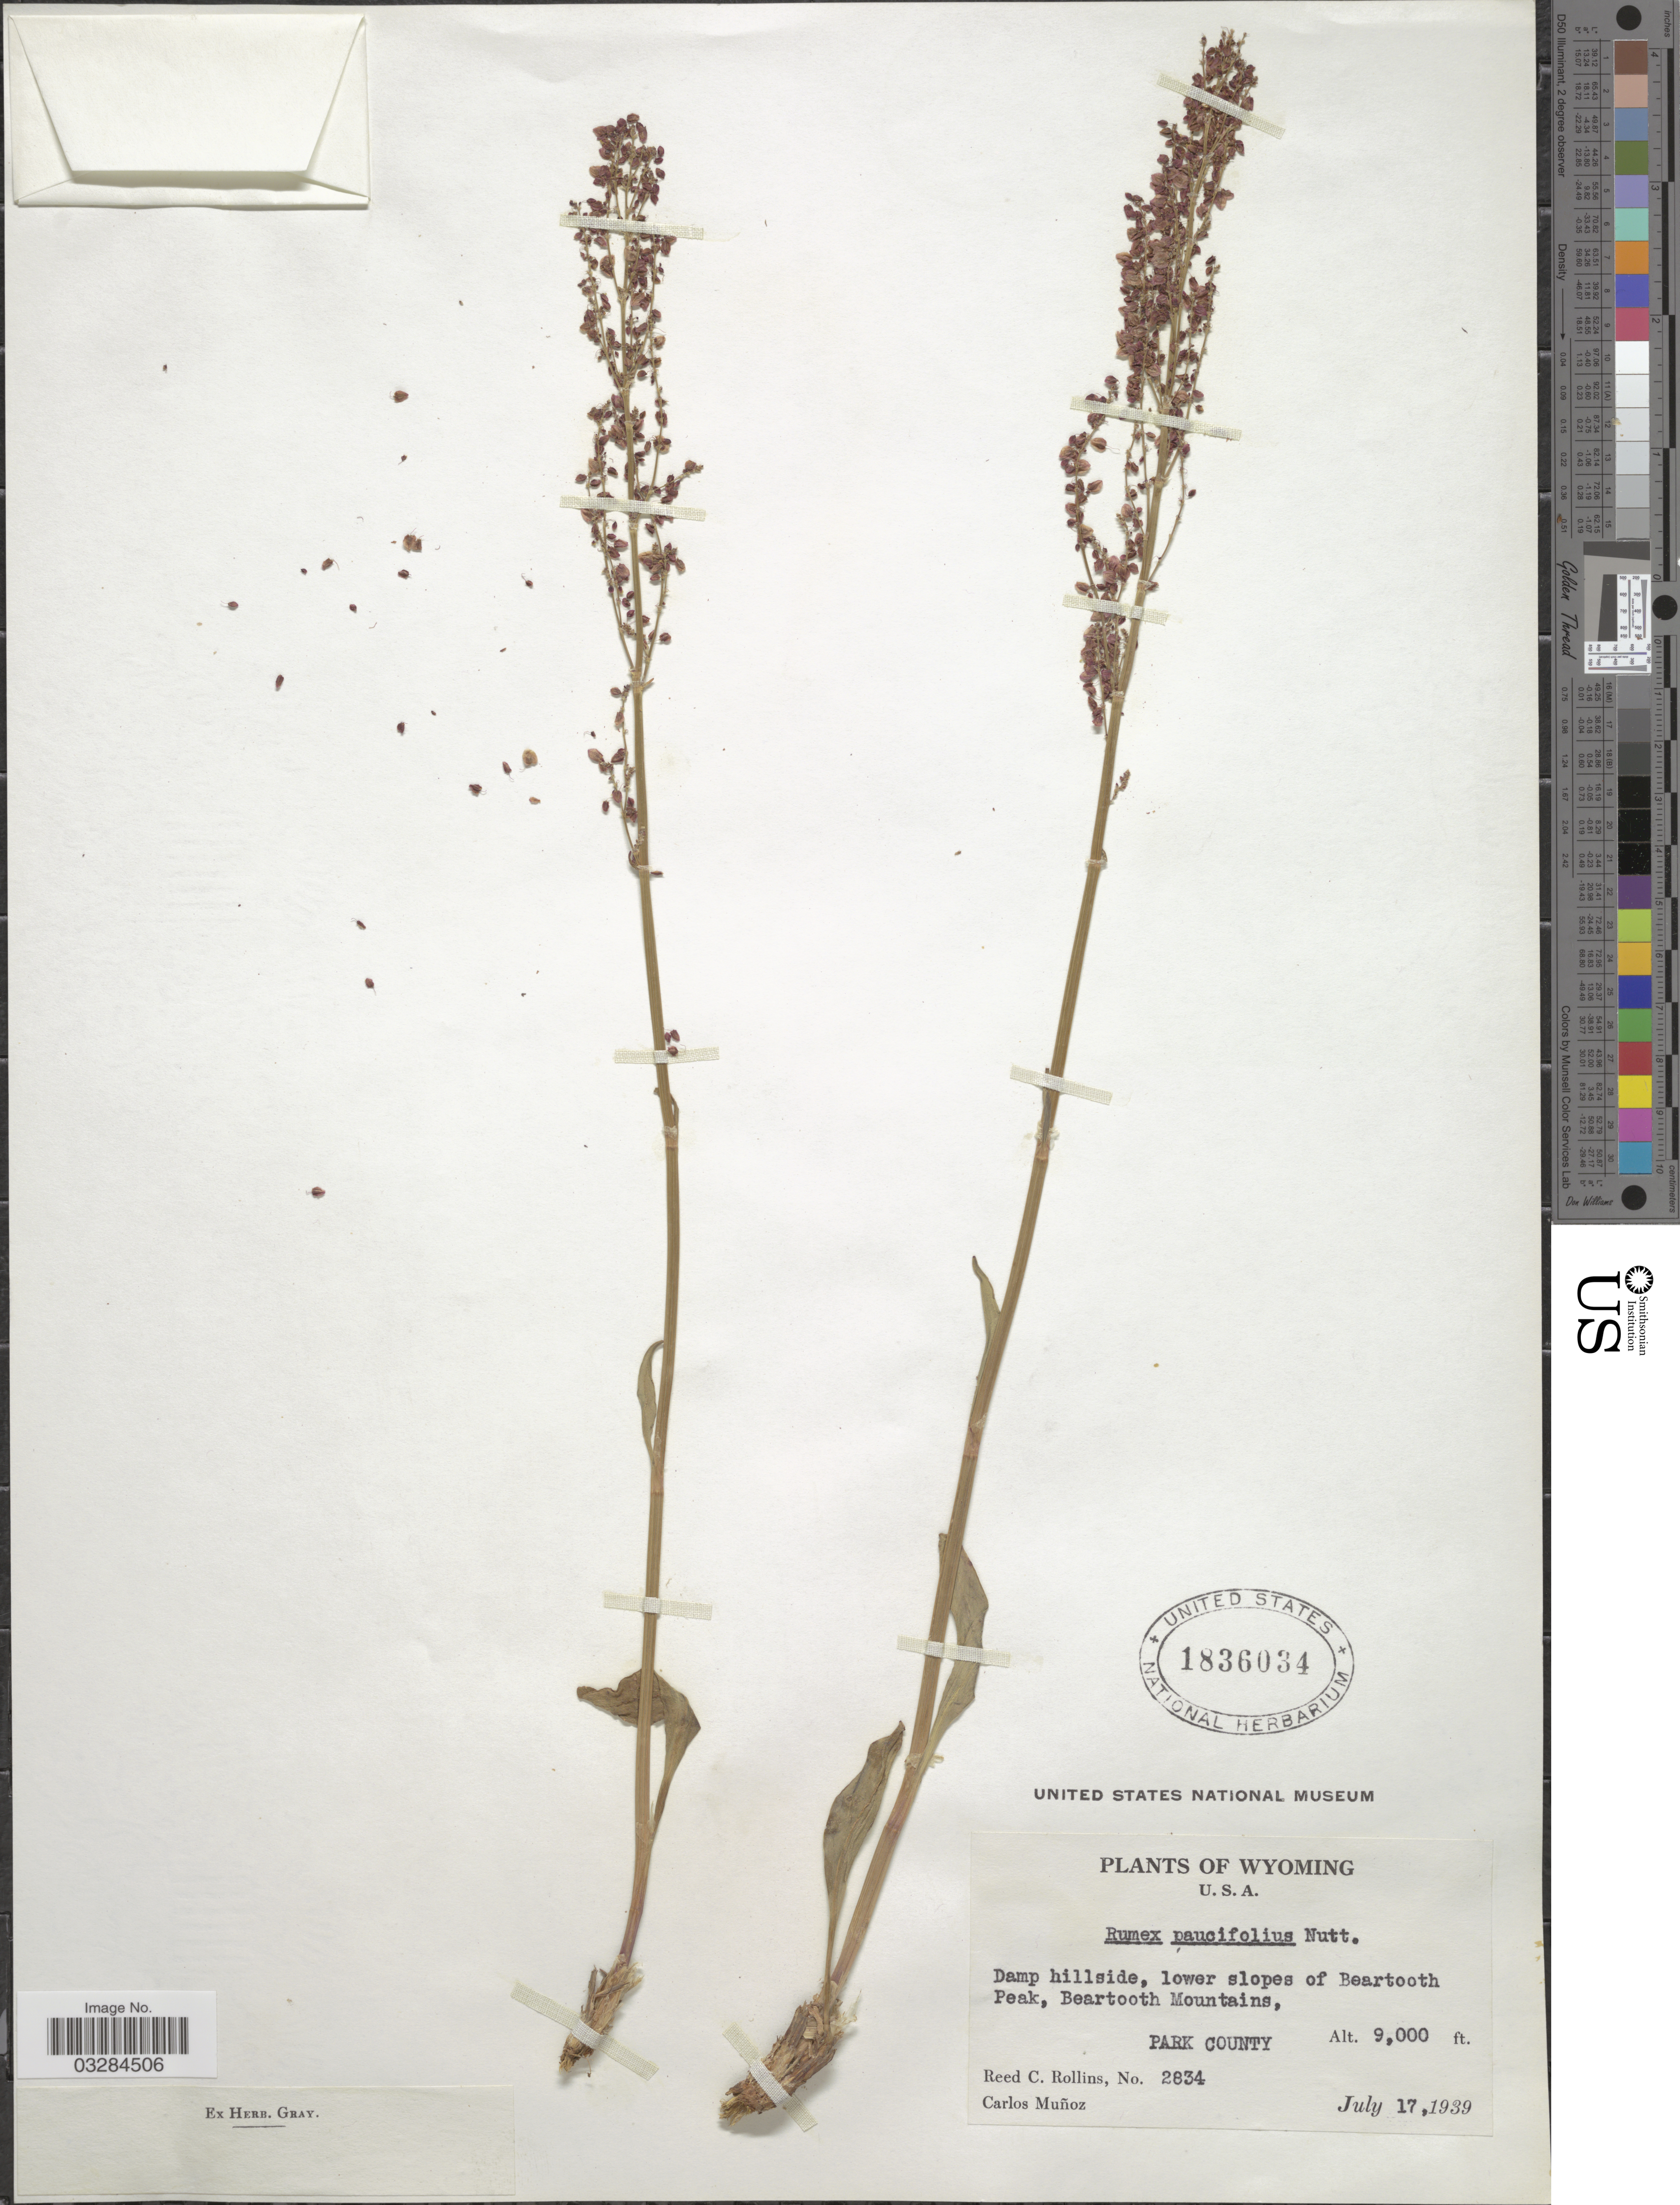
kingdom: Plantae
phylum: Tracheophyta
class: Magnoliopsida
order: Caryophyllales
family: Polygonaceae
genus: Rumex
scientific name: Rumex paucifolius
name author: Nutt.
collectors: R. C. Rollins & C. Muñoz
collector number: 2834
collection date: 1939-07-17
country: United States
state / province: Wyoming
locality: Damp hillside, lower slopes of Beartooth Peak, Beartooth Mountains, Park County.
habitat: damp hillside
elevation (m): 2743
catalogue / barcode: US 1836034